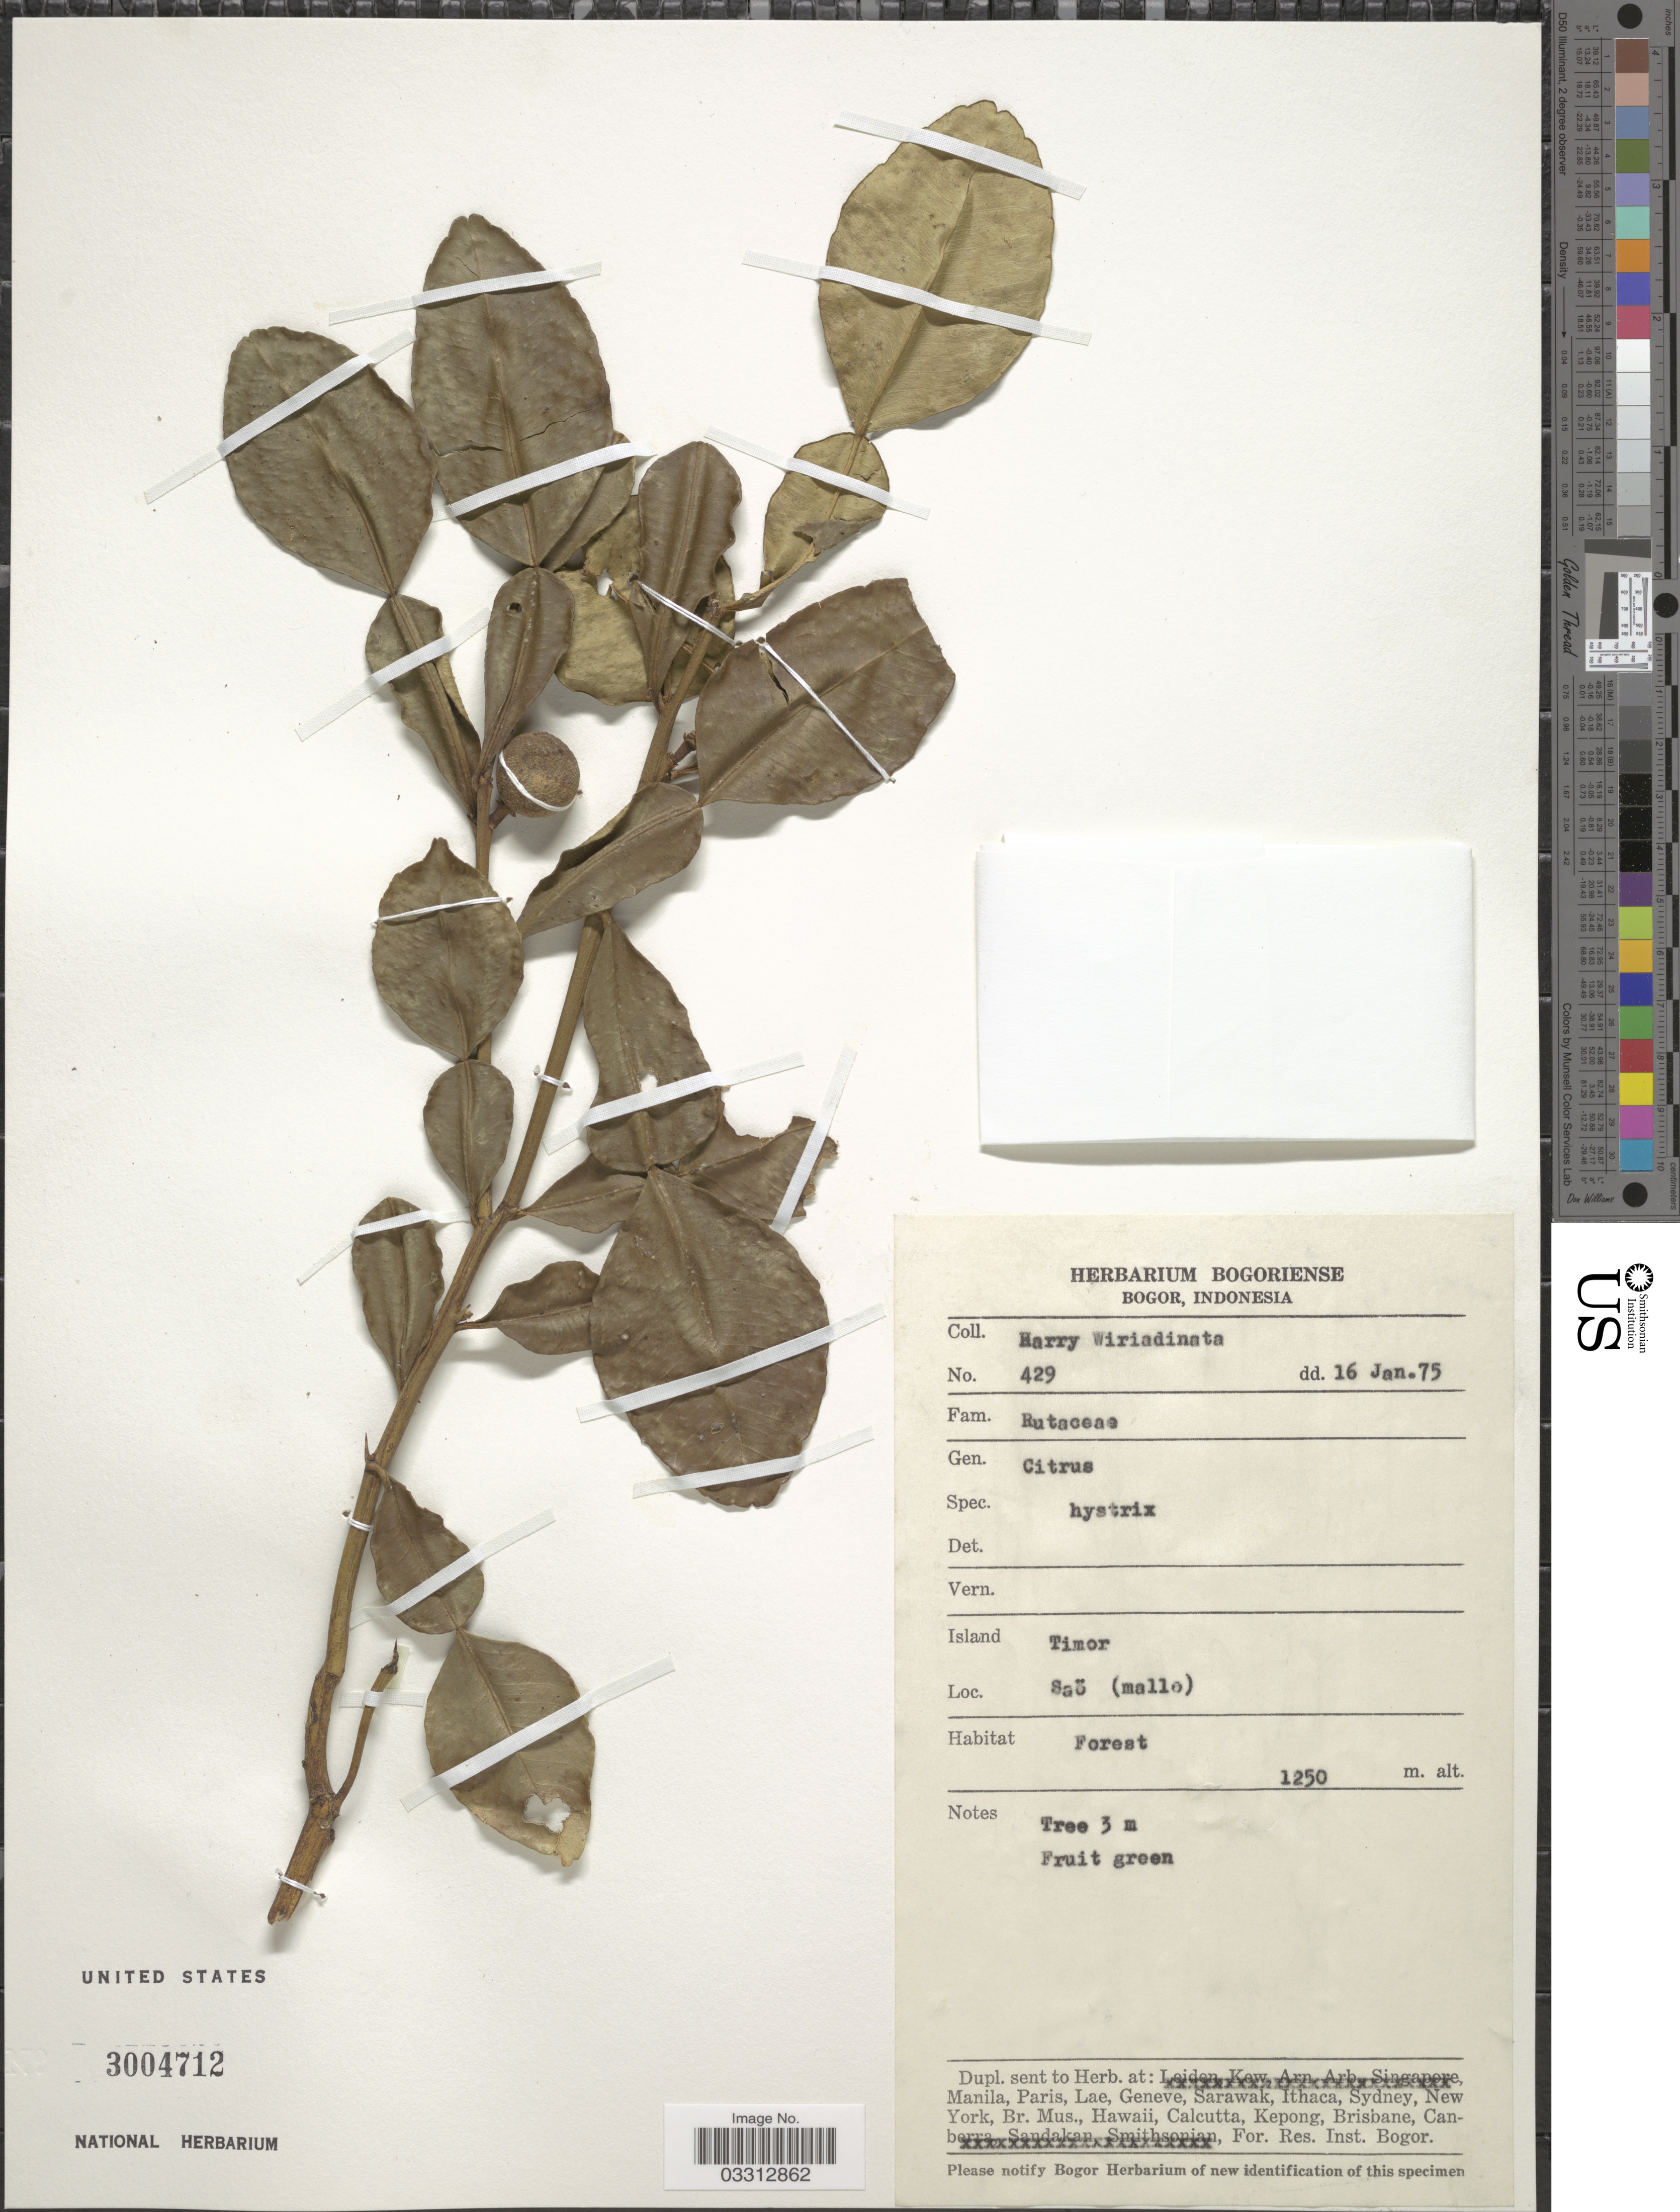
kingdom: Plantae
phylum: Tracheophyta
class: Magnoliopsida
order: Sapindales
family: Rutaceae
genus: Citrus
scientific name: Citrus hystrix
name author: DC.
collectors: H. Wiriadinata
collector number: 429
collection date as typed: Transcribed d/m/y: 16/1/75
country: Indonesia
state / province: Nusa Tenggara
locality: Island Timor, Saö (mallo).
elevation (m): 1250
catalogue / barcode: US 3004712